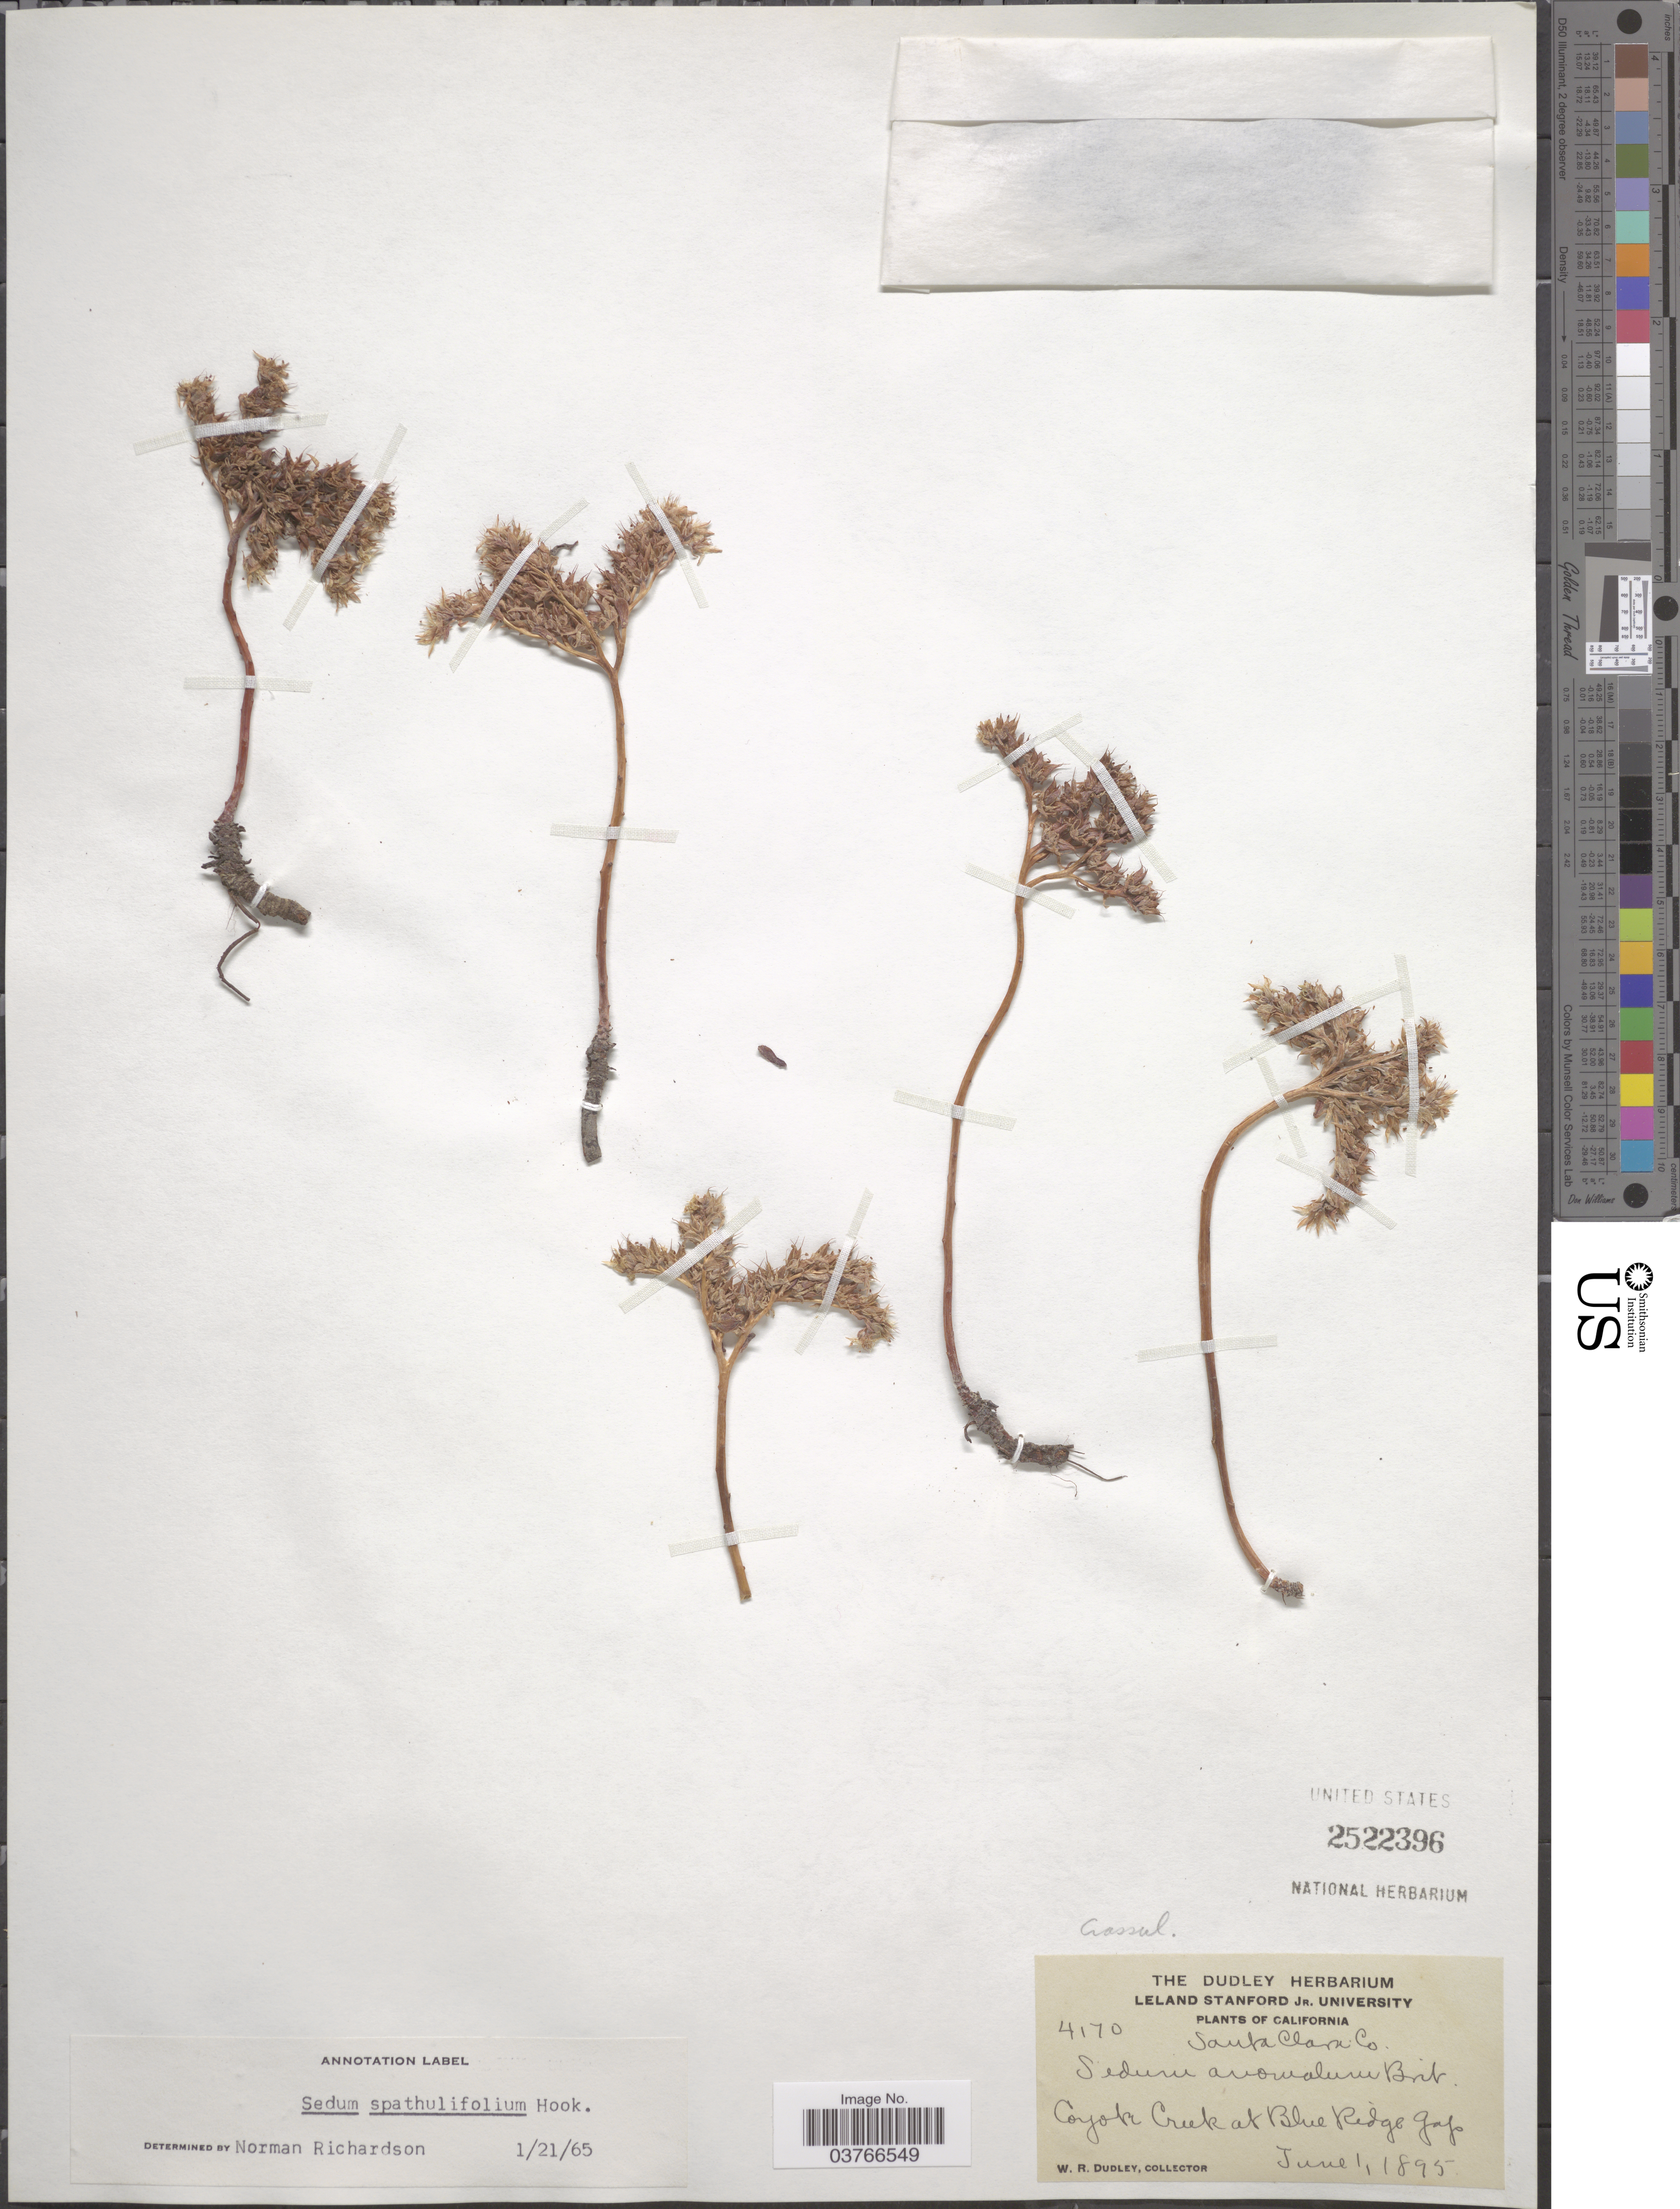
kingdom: Plantae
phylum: Tracheophyta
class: Magnoliopsida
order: Saxifragales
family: Crassulaceae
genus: Sedum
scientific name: Sedum spathulifolium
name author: Hook.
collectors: W. Dudley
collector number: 4170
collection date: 1895-06-01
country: United States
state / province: California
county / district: Santa Clara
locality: Santa Clara Co. Coyote Creek at Blue Ridge Gap.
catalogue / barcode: US 2522396